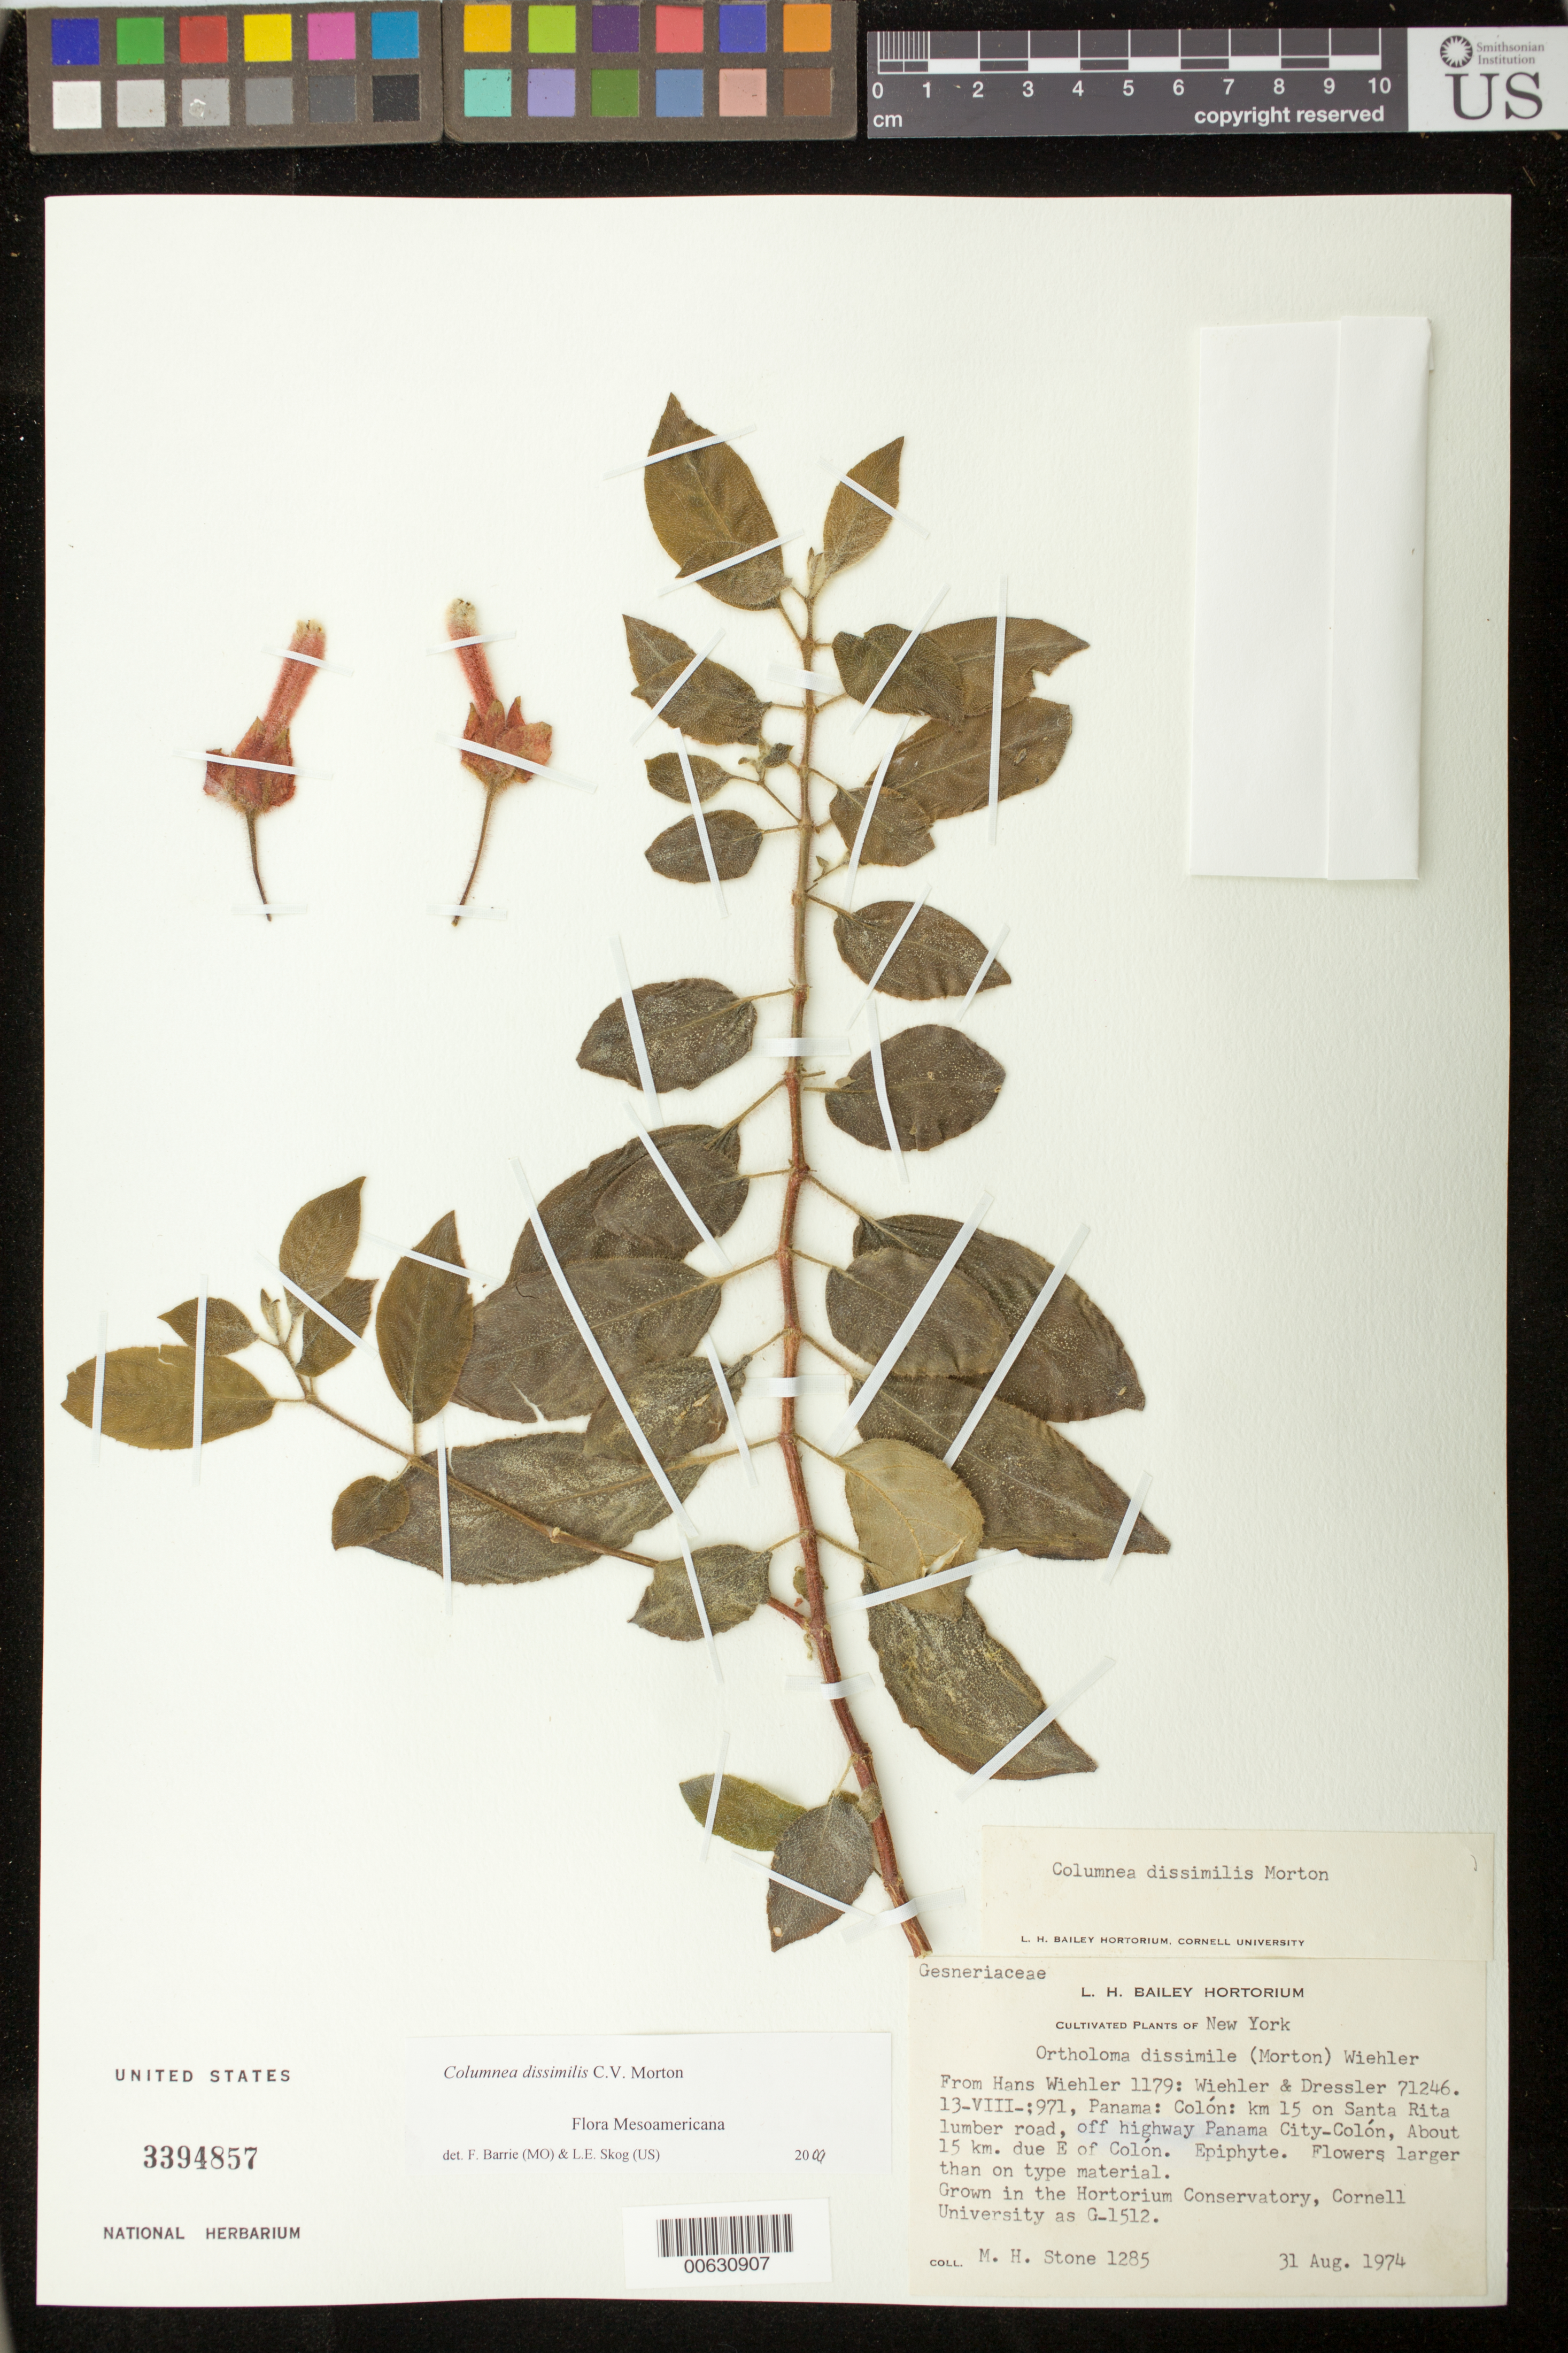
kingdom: Plantae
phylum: Tracheophyta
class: Magnoliopsida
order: Lamiales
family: Gesneriaceae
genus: Columnea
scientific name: Columnea dissimilis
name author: C.V. Morton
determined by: Skog, Laurence E.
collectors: M. Stone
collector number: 1285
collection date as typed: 31 Aug 1974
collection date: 1974-08-31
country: Panama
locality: Grown in the Hortorium Conservatory, Cornell University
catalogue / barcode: US 3394857